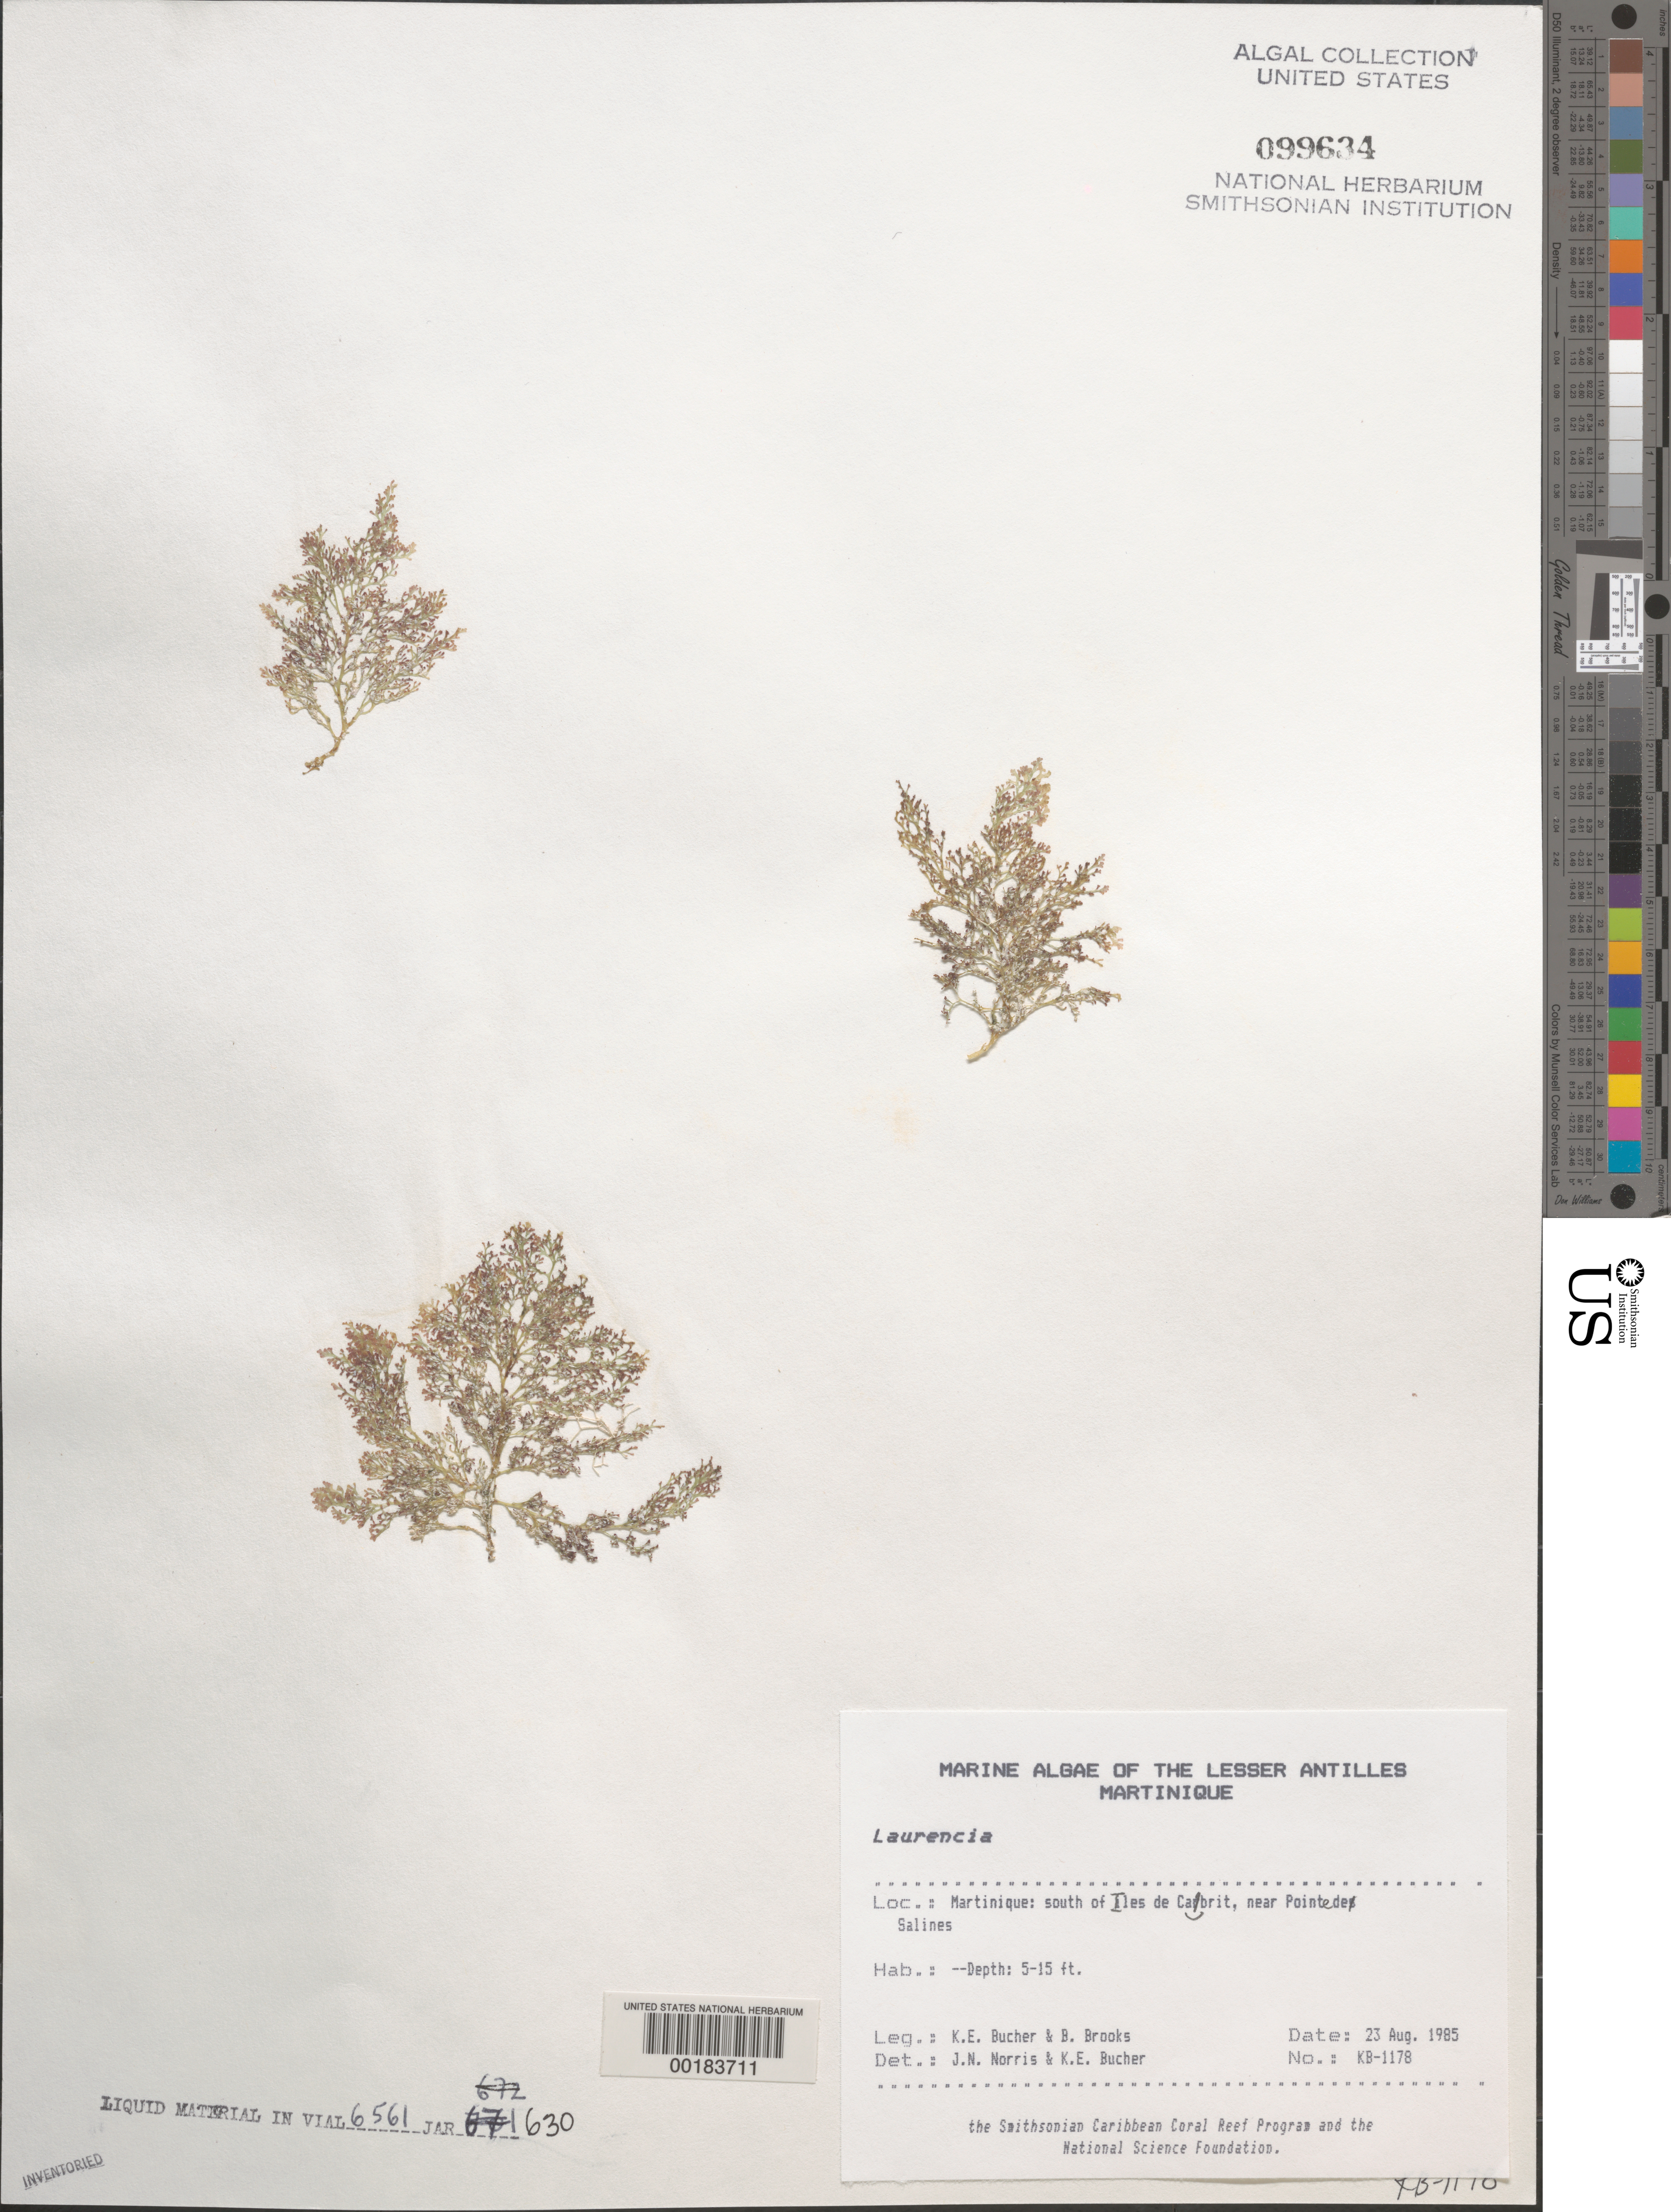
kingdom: Plantae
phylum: Rhodophyta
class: Florideophyceae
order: Ceramiales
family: Rhodomelaceae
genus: Laurencia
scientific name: Laurencia sp.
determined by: Norris, J. N.; Bucher, K. E.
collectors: K. E. Bucher & B. Brooks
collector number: Kb-1178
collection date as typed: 23 Aug 1985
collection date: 1985-08-23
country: Martinique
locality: South of Iles de Cabrit, near Pointe de Salines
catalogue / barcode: US 99634